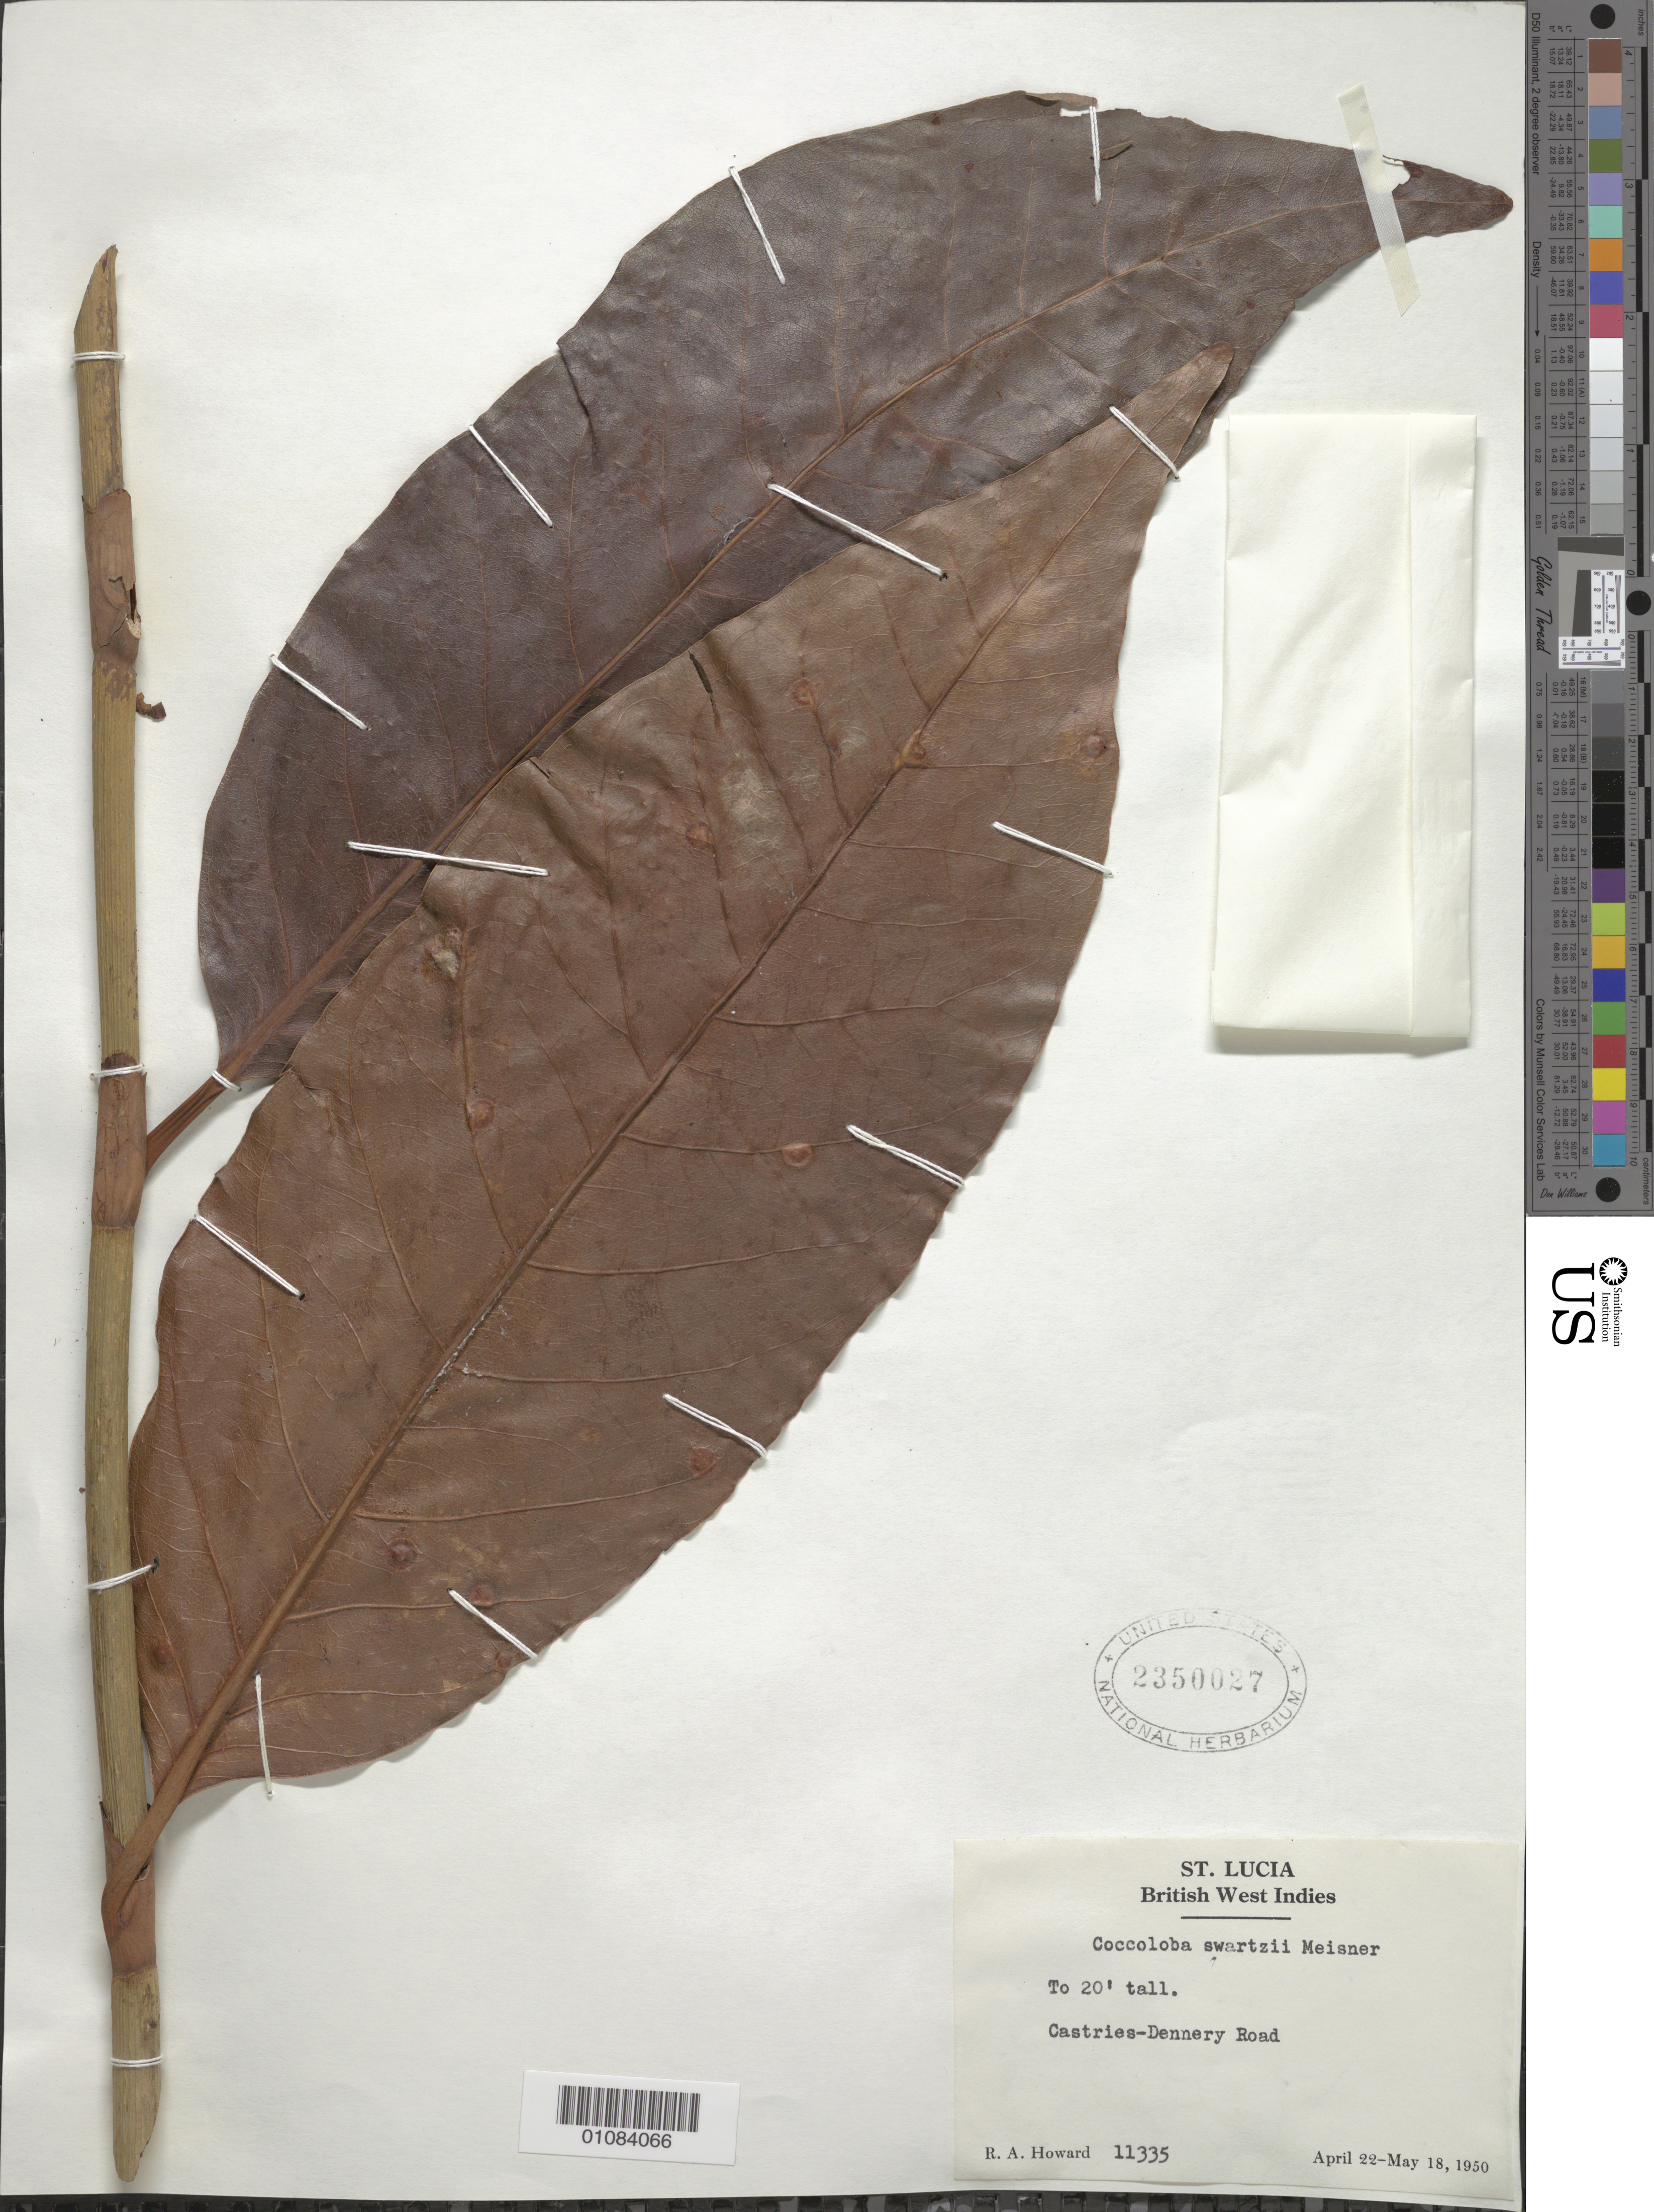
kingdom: Plantae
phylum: Tracheophyta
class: Magnoliopsida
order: Caryophyllales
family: Polygonaceae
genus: Coccoloba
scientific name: Coccoloba swartzii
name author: Meisn.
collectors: R. A. Howard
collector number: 11335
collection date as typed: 22 Apr 1950 to 18 May 1950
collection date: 1950-04-22/1950-05-18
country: St. Lucia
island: St. Lucia I.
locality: Castrie-Dennery Road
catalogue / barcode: US 2350027